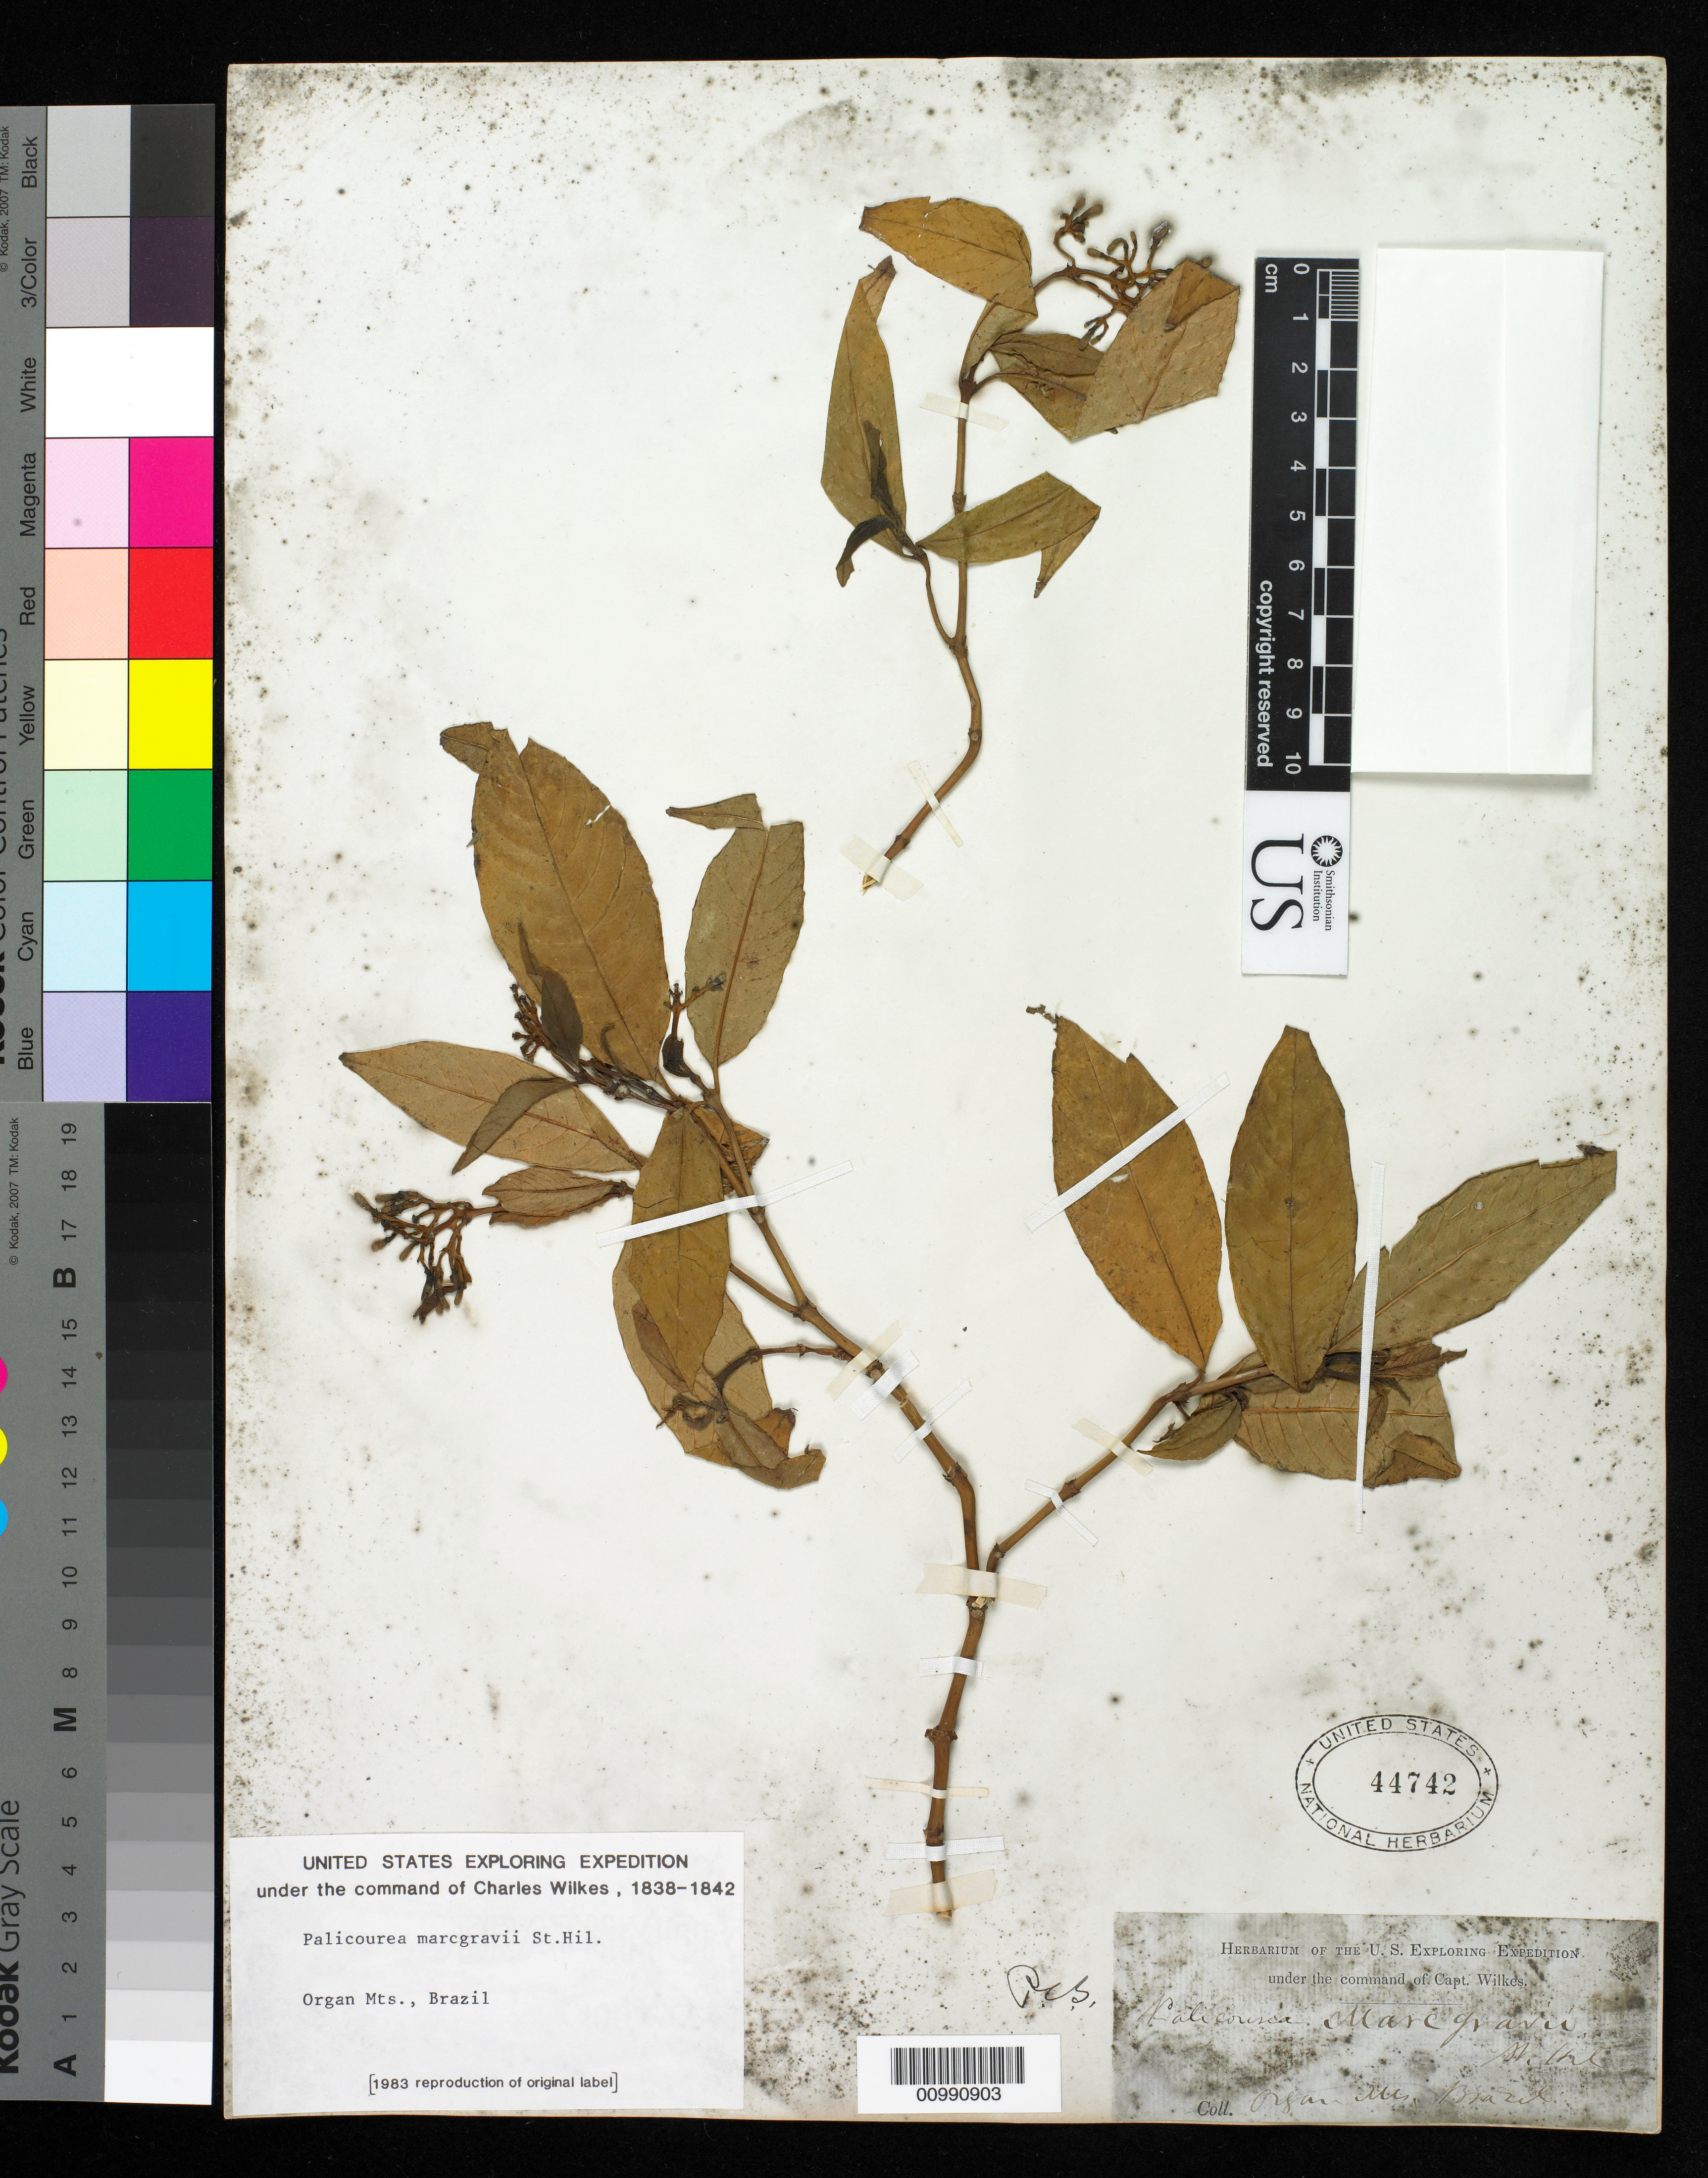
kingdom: Plantae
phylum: Tracheophyta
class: Magnoliopsida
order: Gentianales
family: Rubiaceae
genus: Palicourea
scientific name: Palicourea marcgravii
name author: A. St.-Hil.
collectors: Wilkes Explor. Exped.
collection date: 1838/1842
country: Brazil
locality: Organ Mts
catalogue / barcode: US 4472